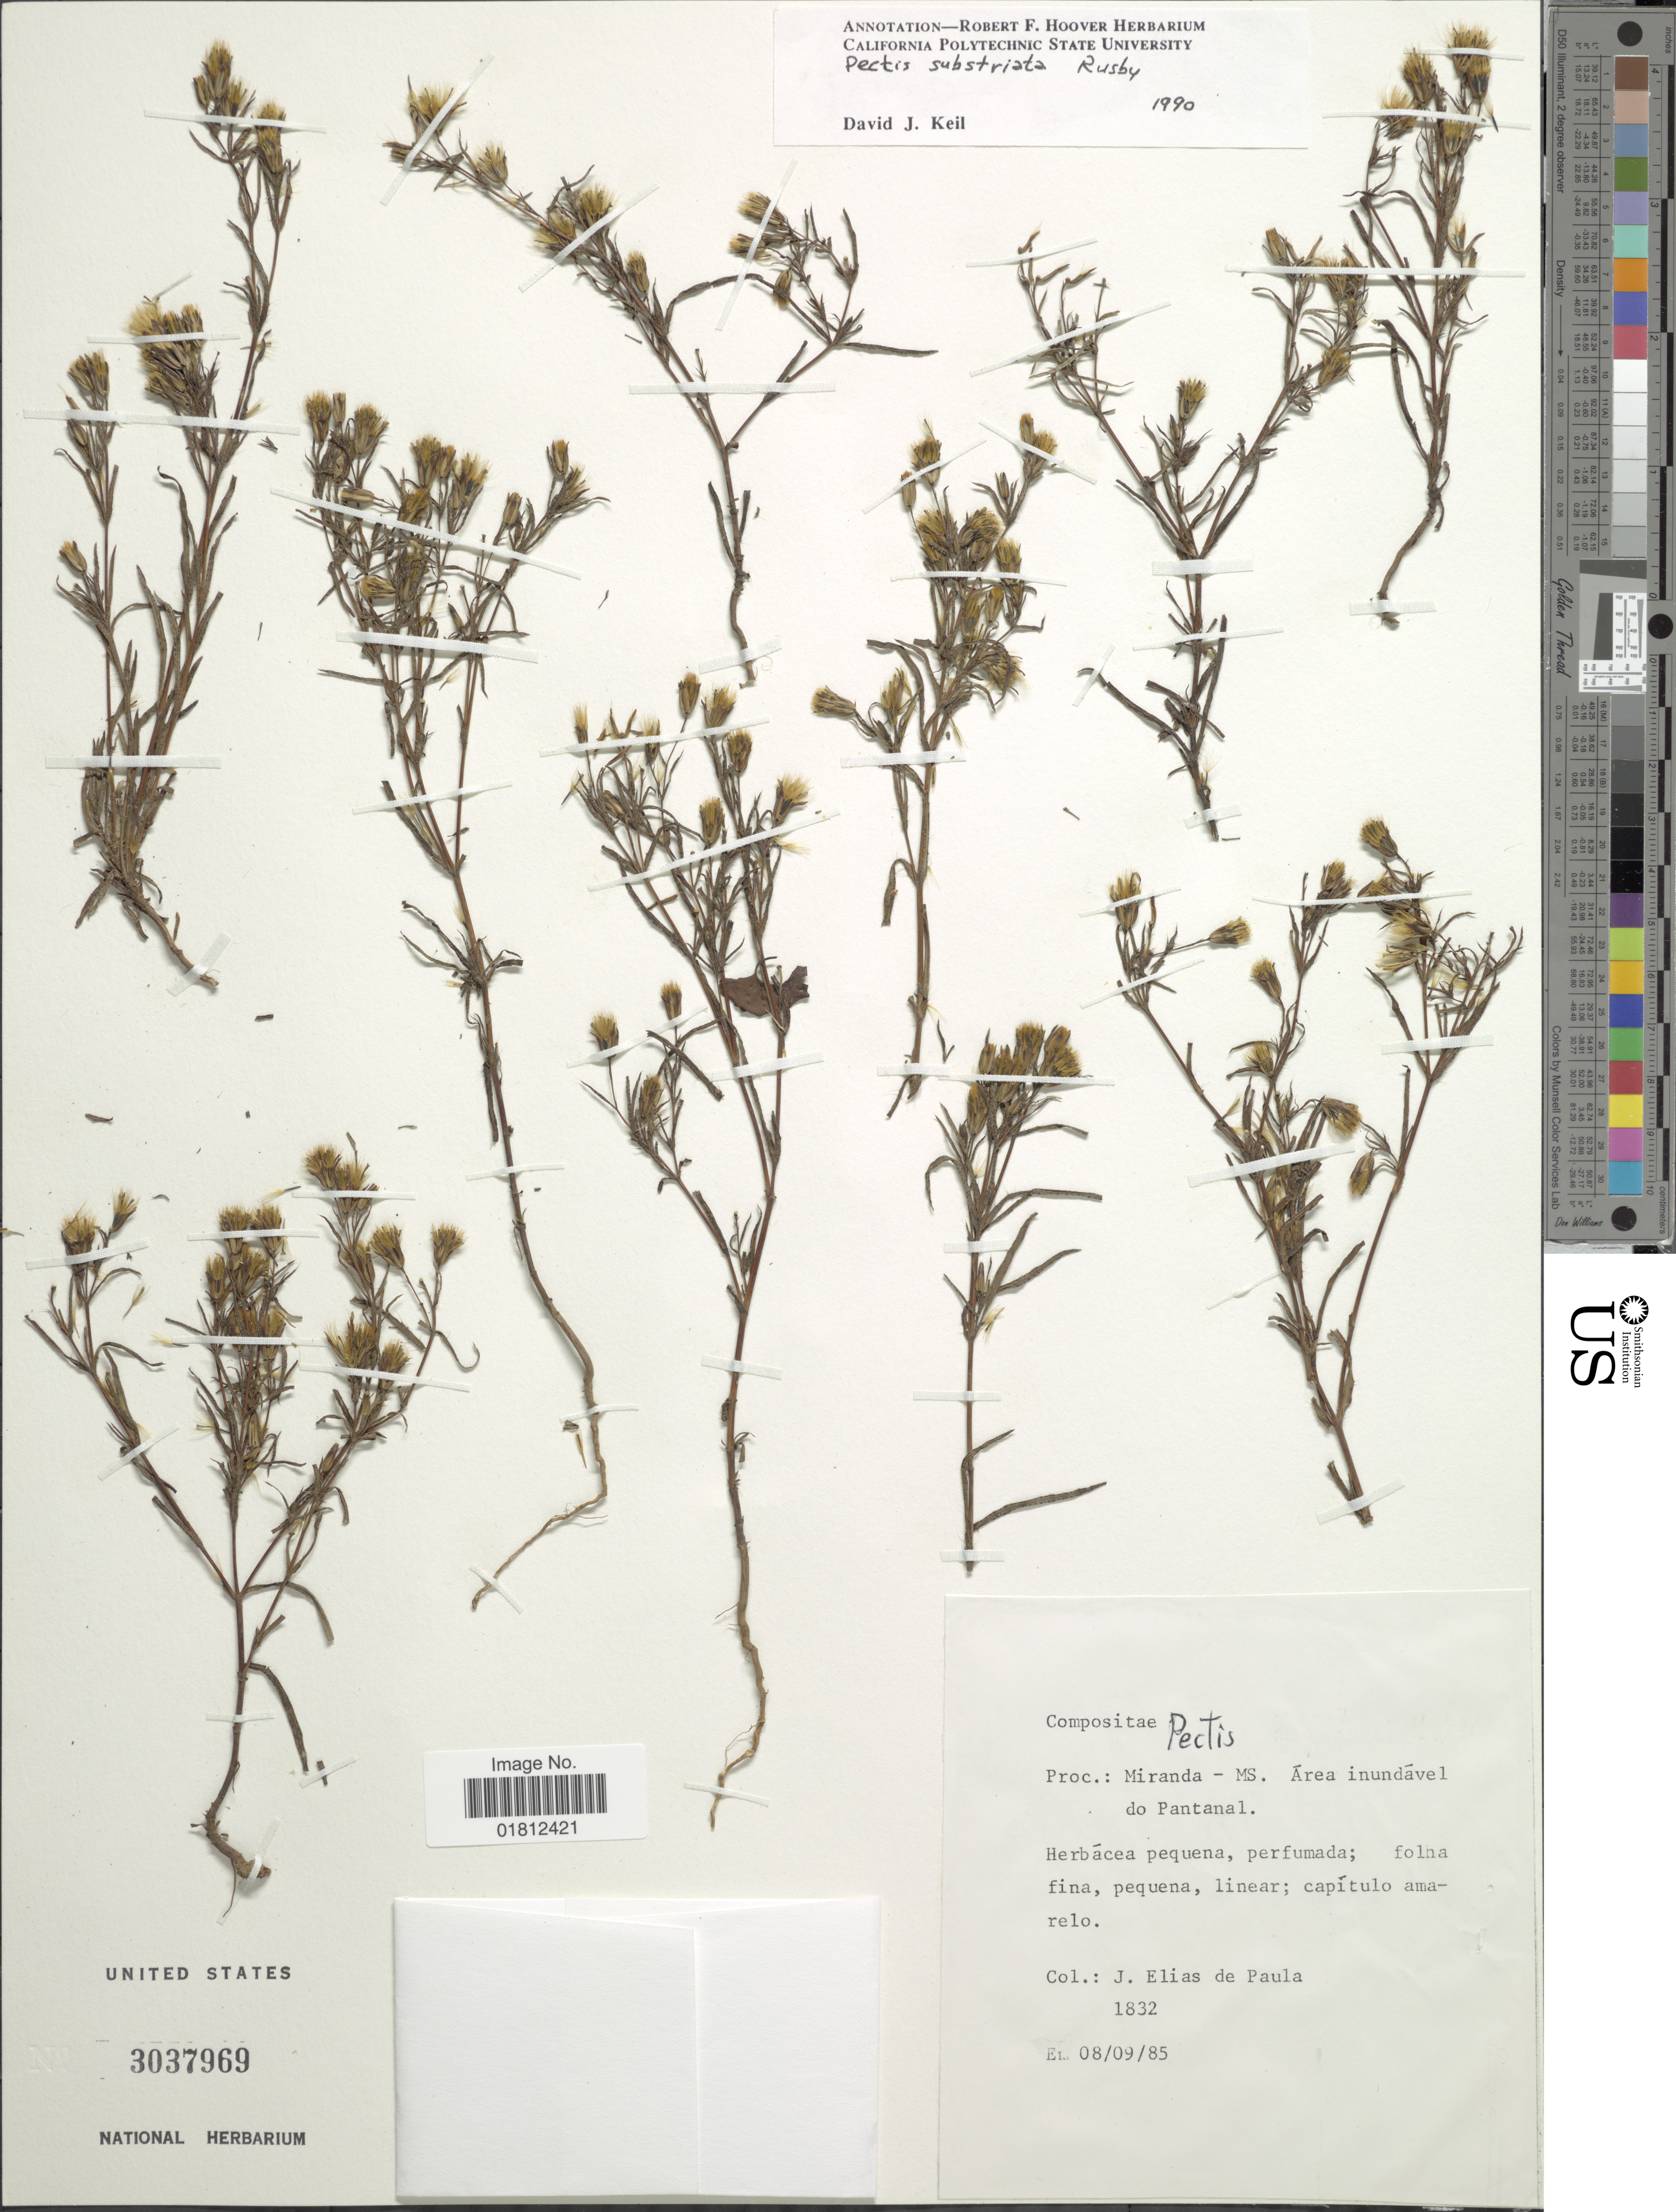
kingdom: Plantae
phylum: Tracheophyta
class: Magnoliopsida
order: Asterales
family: Asteraceae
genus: Pectis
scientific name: Pectis substriata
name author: Rusby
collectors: J. E. de Paula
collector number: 1832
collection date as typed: Transcribed d/m/y: 8/9/85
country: Venezuela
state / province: Miranda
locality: MS. Área inundável do Pantanal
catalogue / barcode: US 3037969